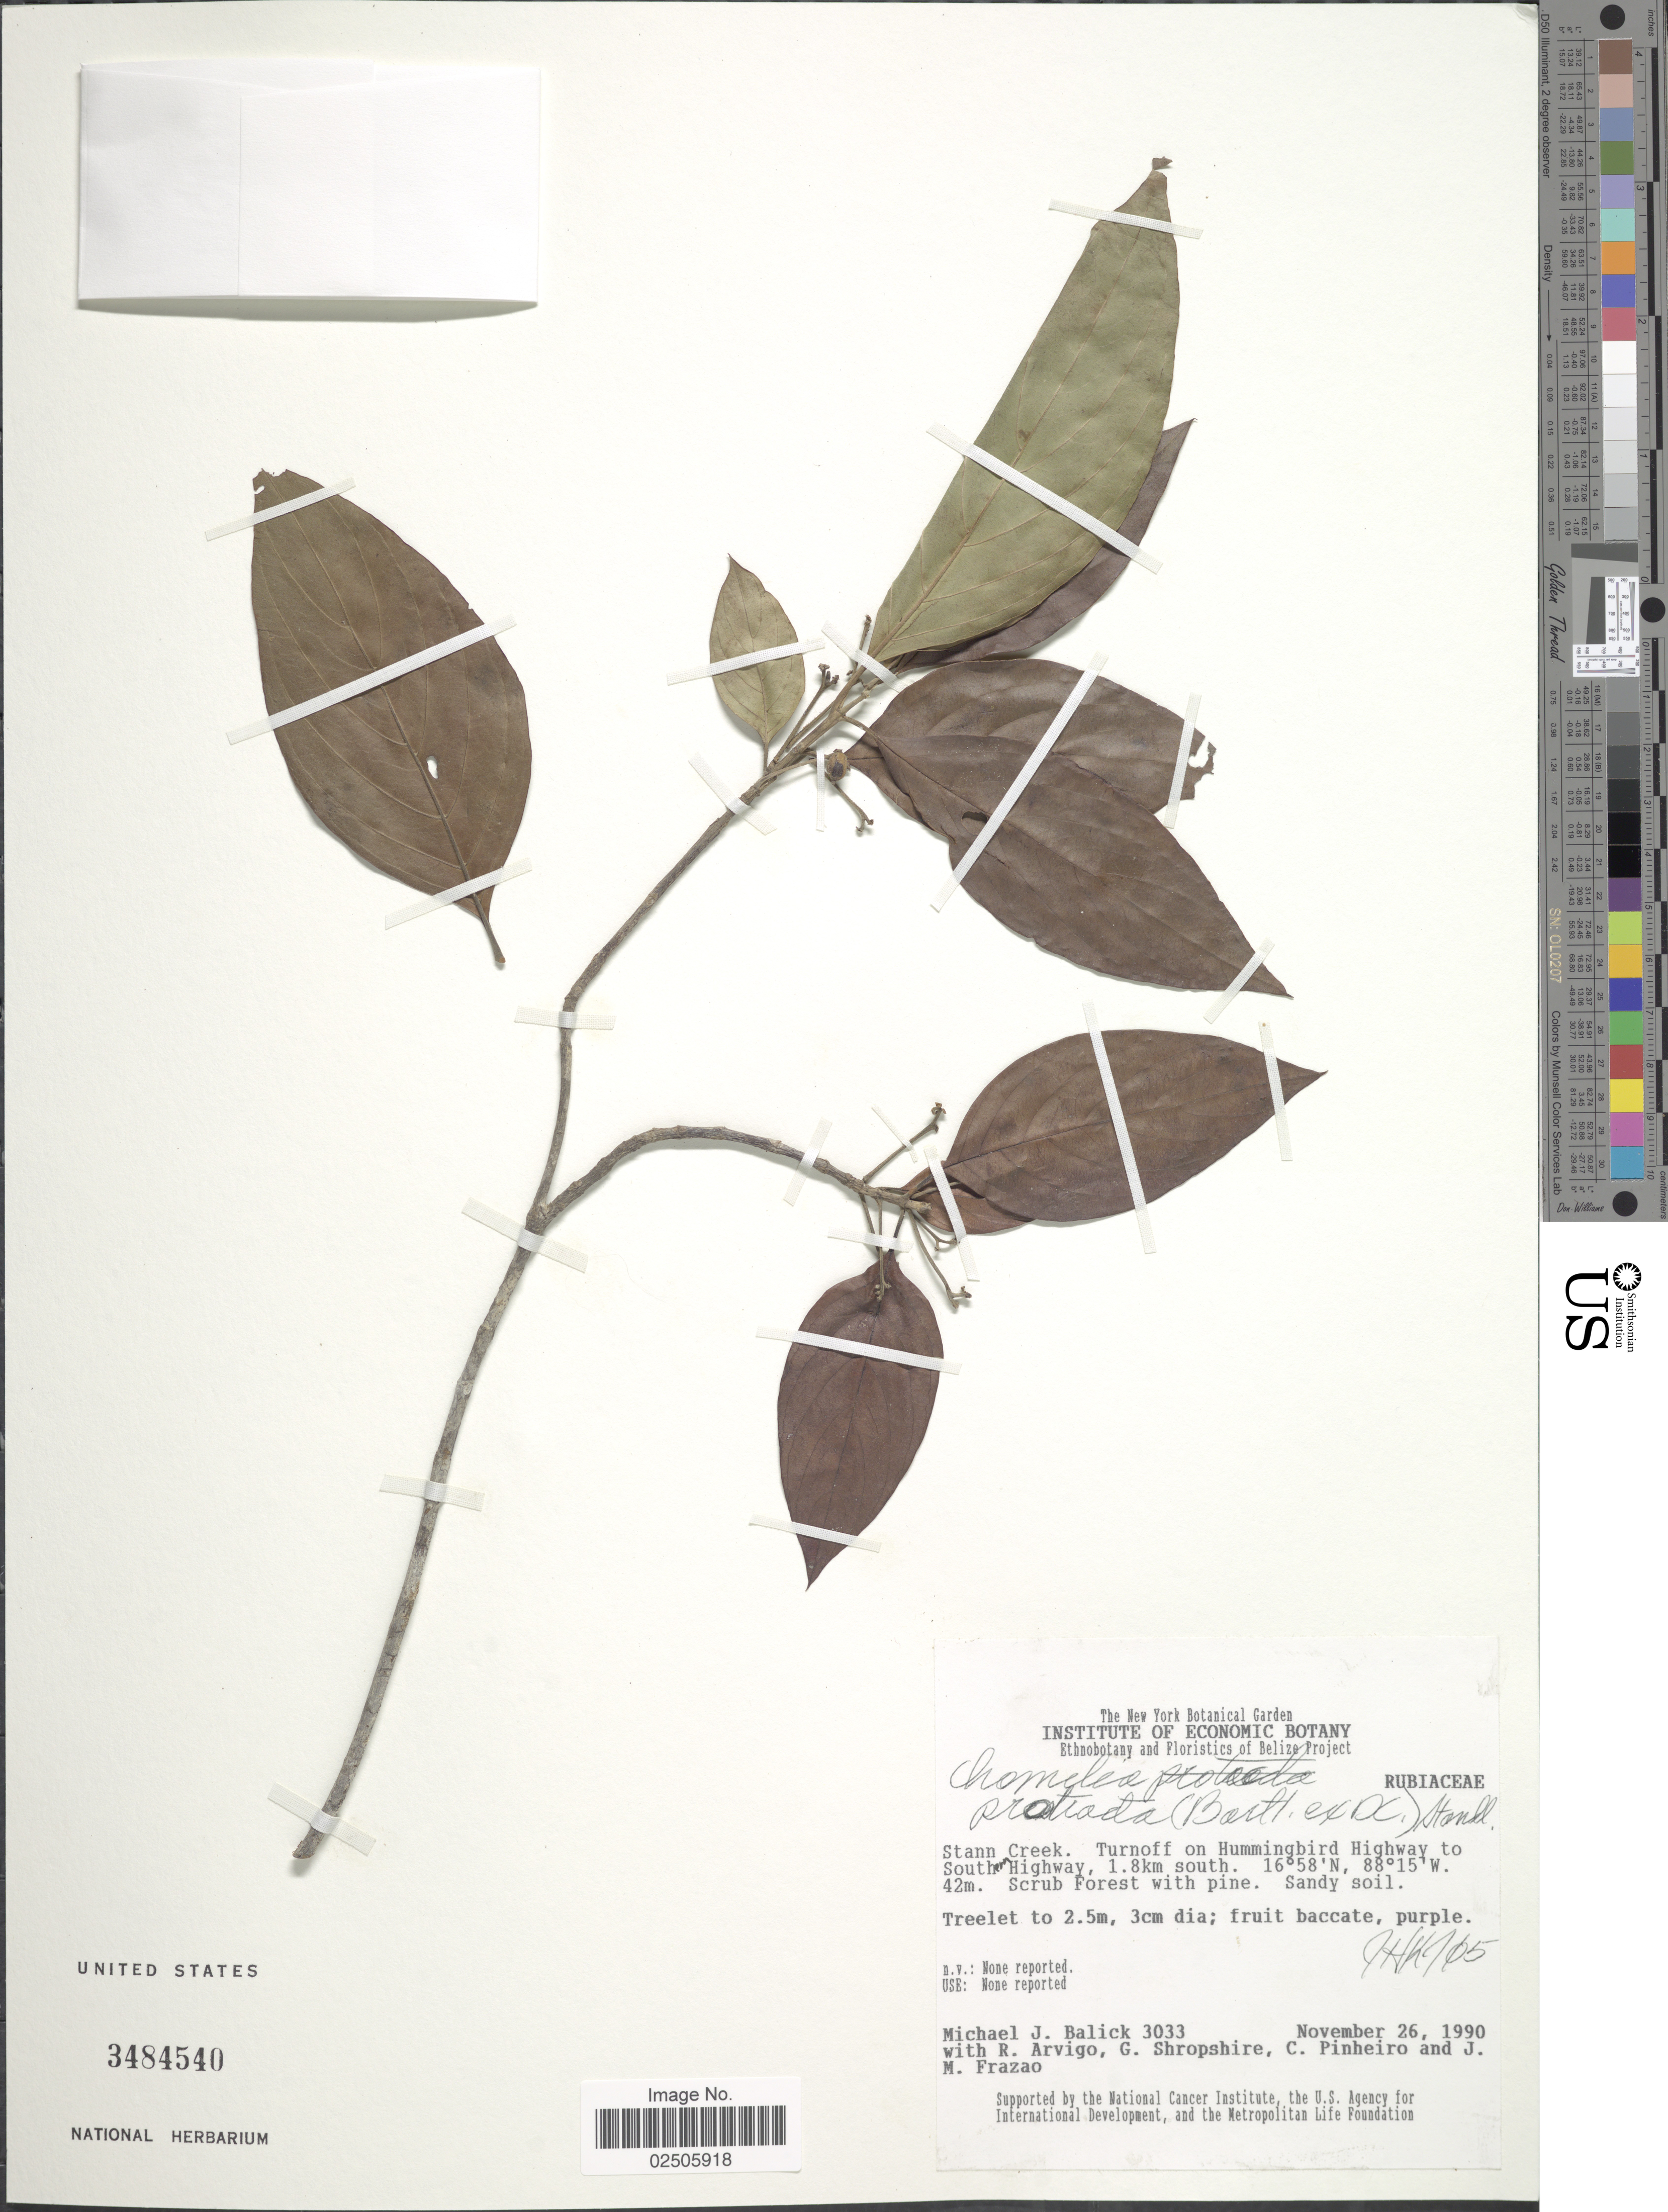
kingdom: Plantae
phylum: Tracheophyta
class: Magnoliopsida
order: Gentianales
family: Rubiaceae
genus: Chomelia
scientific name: Chomelia protracta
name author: (Bartl. ex DC.) Standl.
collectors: M. J. Balick, R. Arvigo, G. Shropshire, C. Pinheiro & J. Frazao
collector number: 3033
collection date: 1990-11-26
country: Belize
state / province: Stann Creek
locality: Turnoff on Hummingbird Highway to South Highway, 1.8 km south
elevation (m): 42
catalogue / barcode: US 3484540